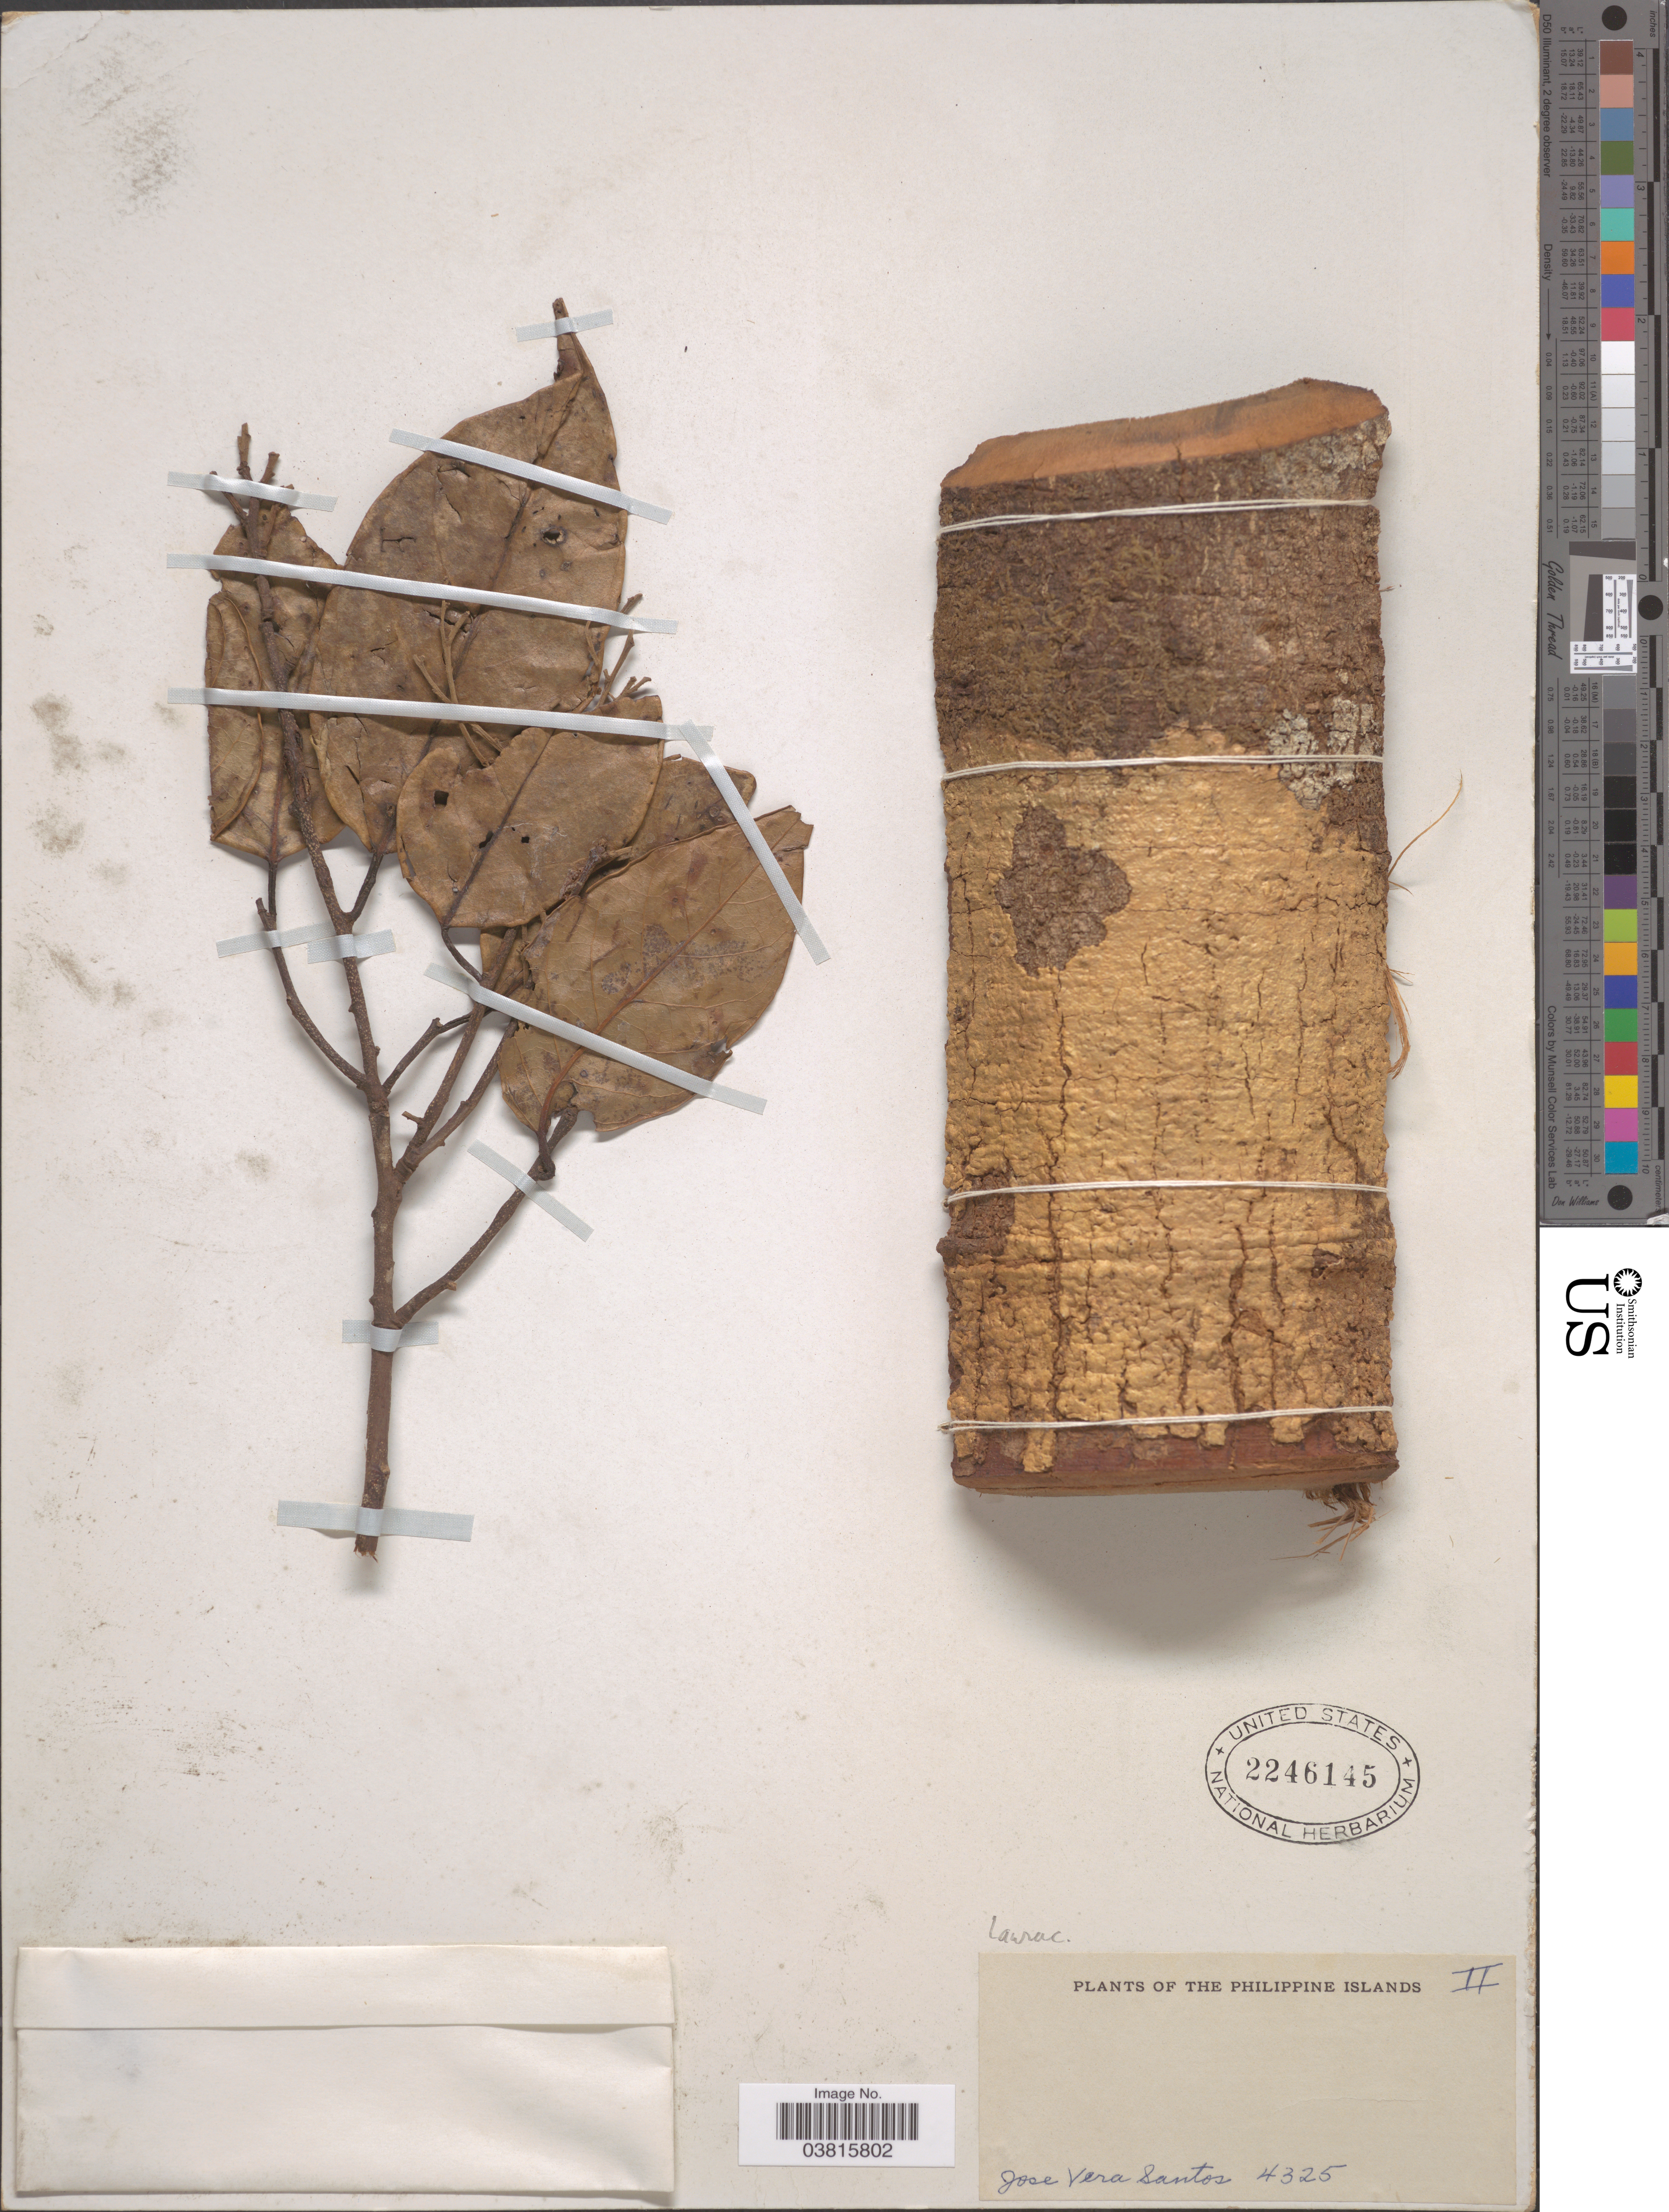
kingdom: Plantae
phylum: Tracheophyta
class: Magnoliopsida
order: Laurales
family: Lauraceae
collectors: J. Santos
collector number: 4325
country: Philippines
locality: Philippine Islands.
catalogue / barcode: US 2246145